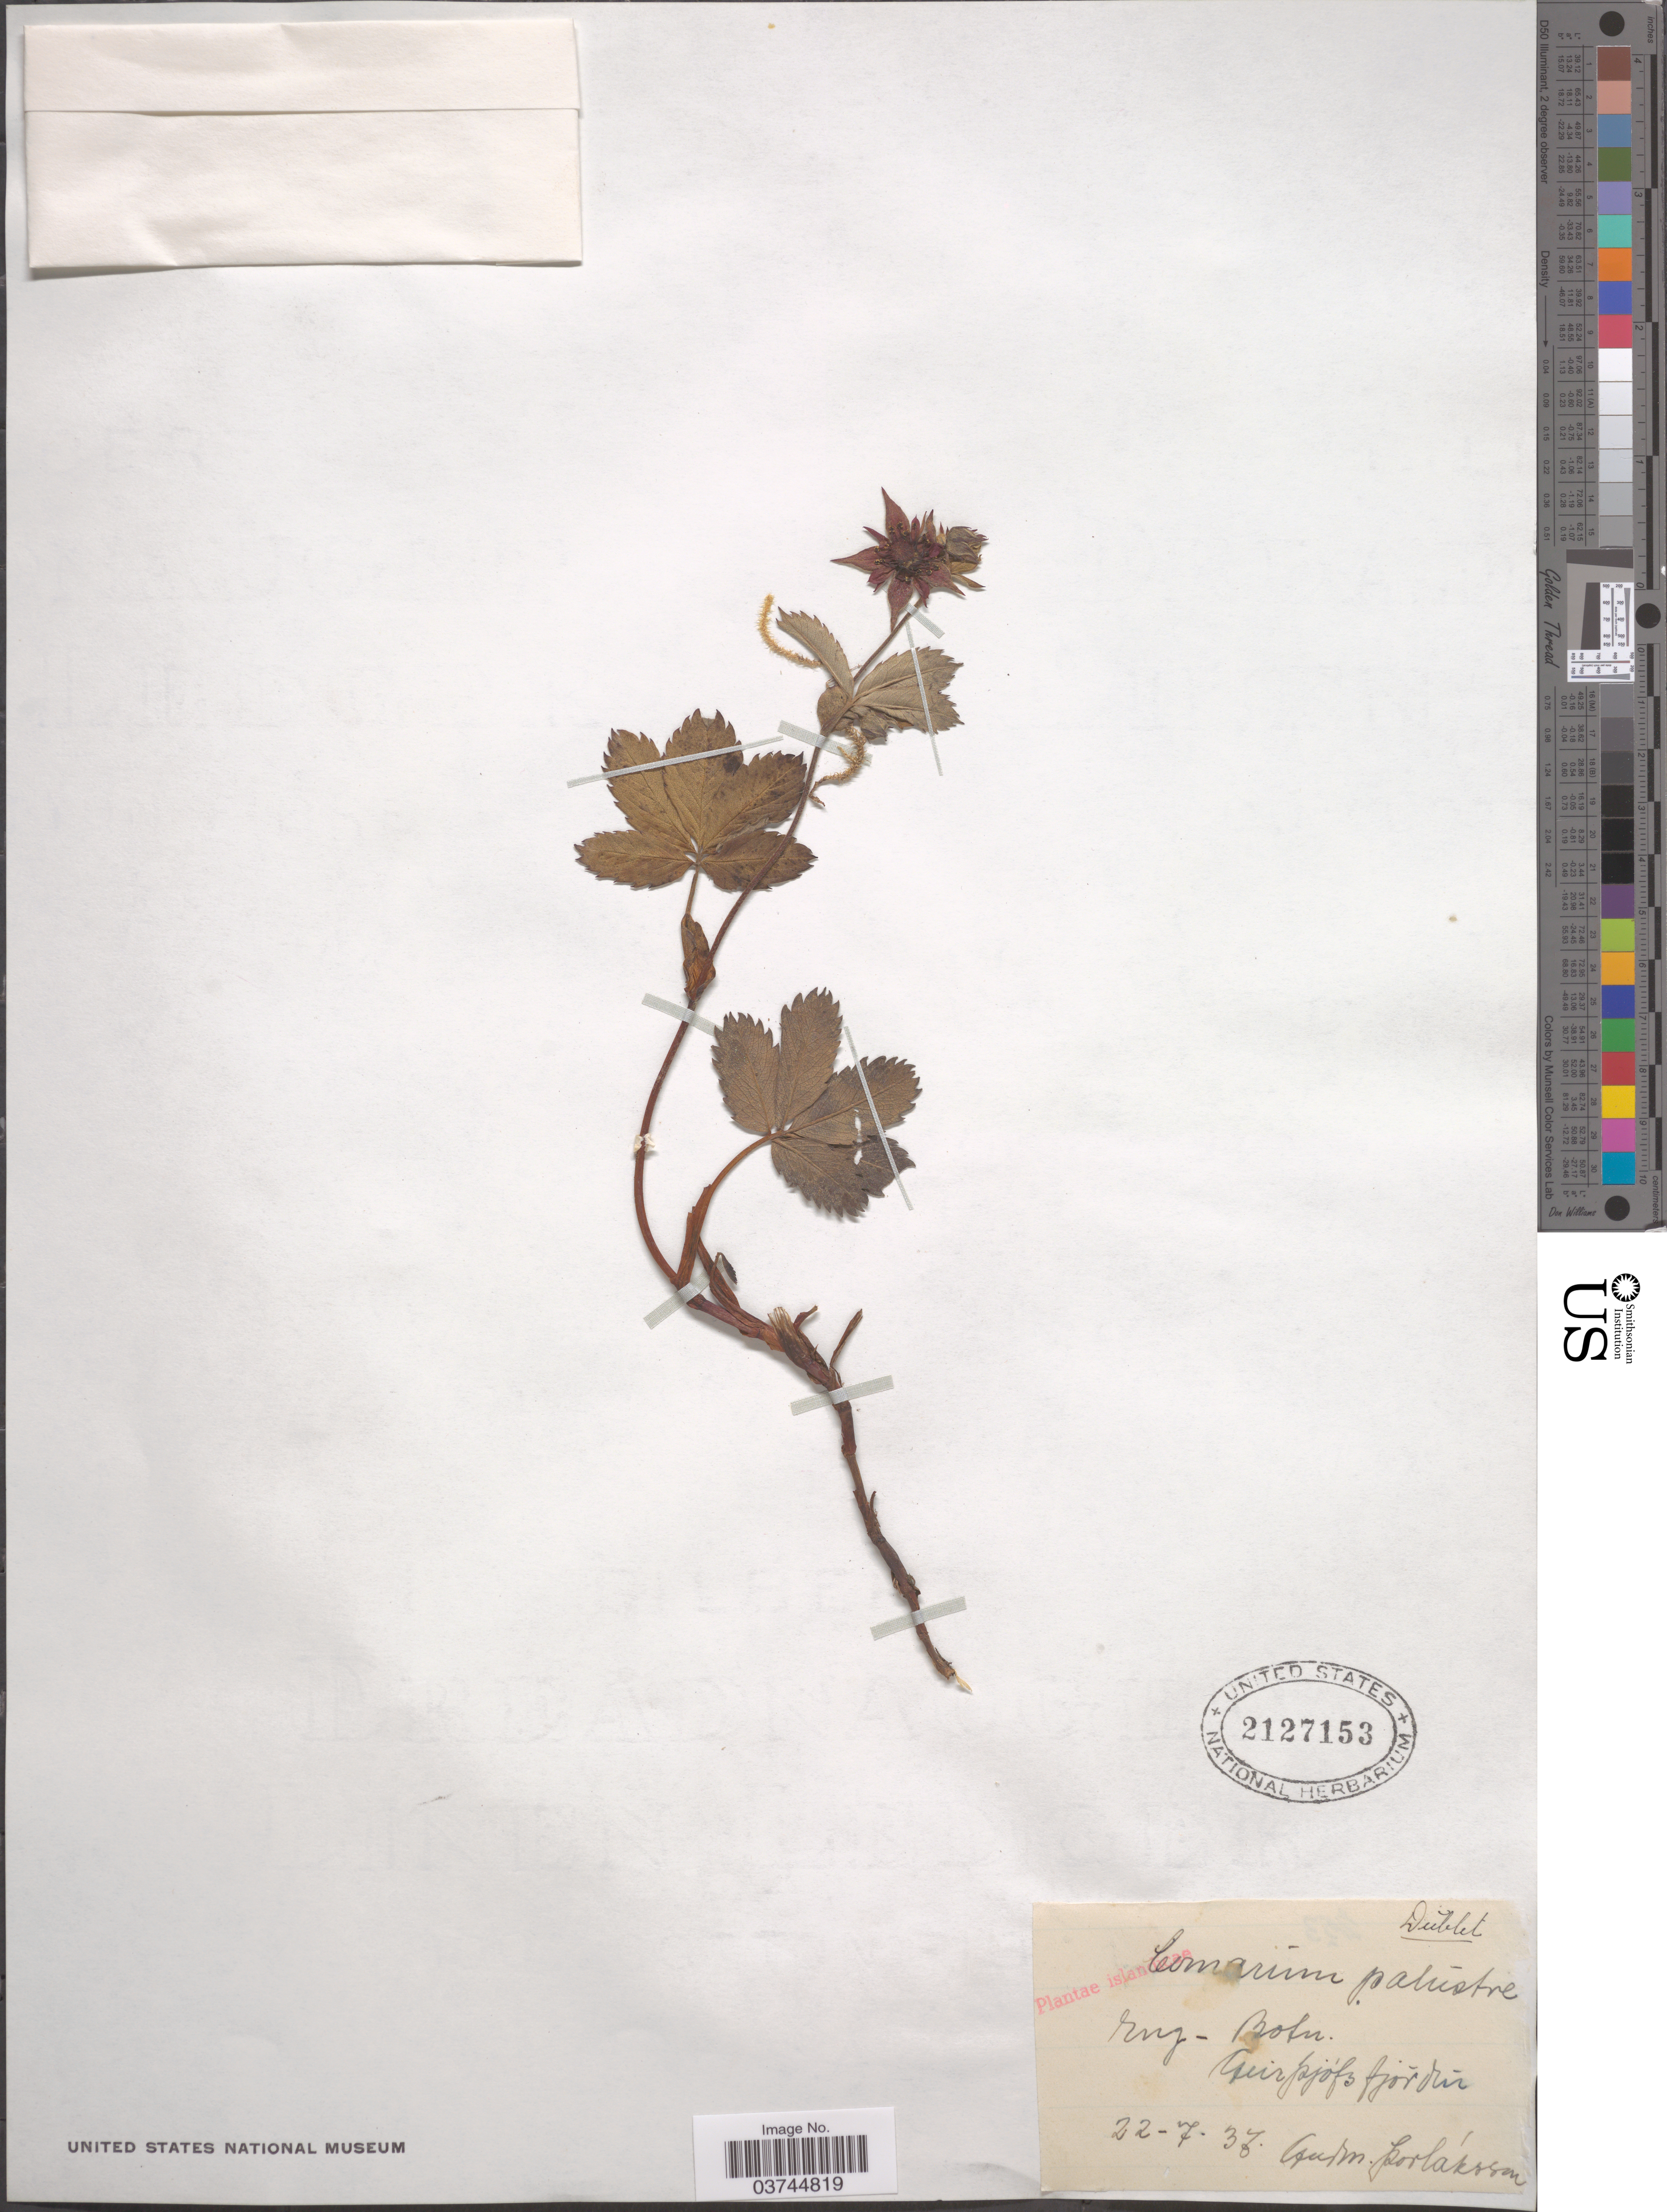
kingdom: Plantae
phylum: Tracheophyta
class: Magnoliopsida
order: Rosales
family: Rosaceae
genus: Comarum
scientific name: Comarum palustre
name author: L.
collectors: G. Porlaksson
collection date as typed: Transcribed d/m/y: 22/7/37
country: Iceland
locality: Eng - Botn. Geirþjófsfjörður.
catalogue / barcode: US 2127153